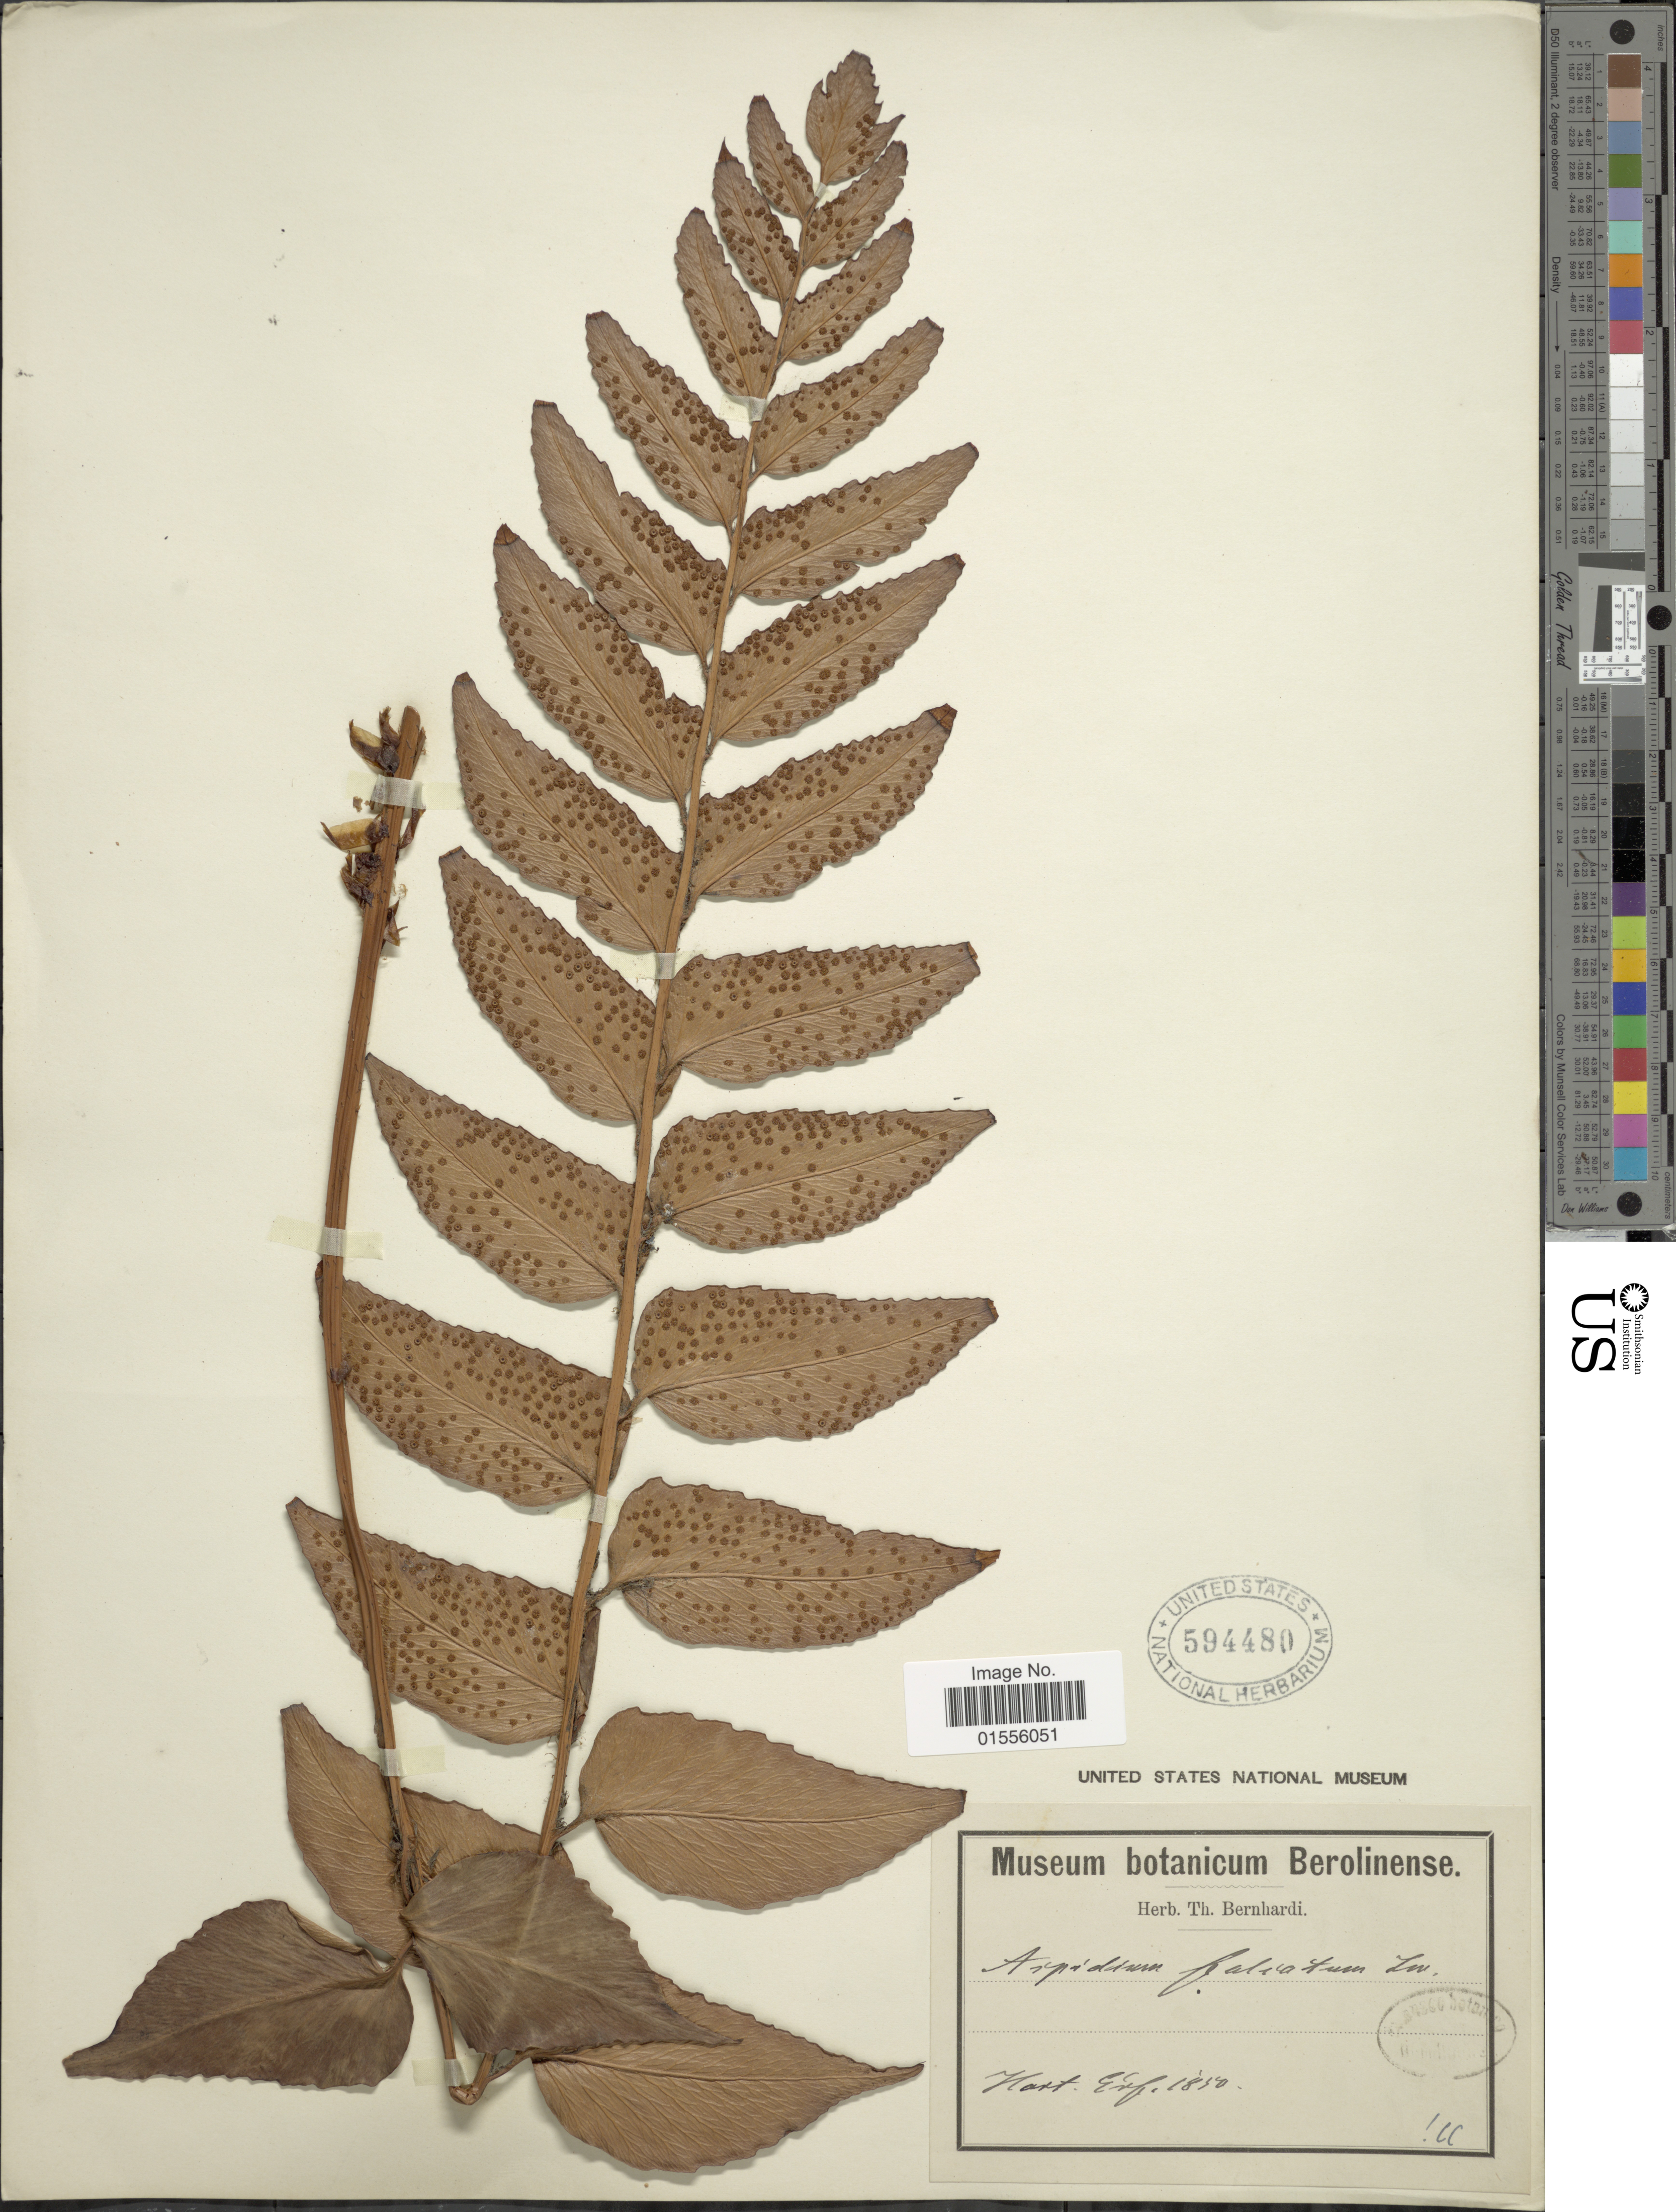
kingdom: Plantae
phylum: Tracheophyta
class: Polypodiopsida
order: Polypodiales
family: Dryopteridaceae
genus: Cyrtomium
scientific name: Cyrtomium falcatum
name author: (L. f.) C. Presl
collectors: ex herb. Bernhardi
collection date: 1850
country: Germany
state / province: Thuringia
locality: Hort Erf [interpreted]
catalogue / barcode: US 594480